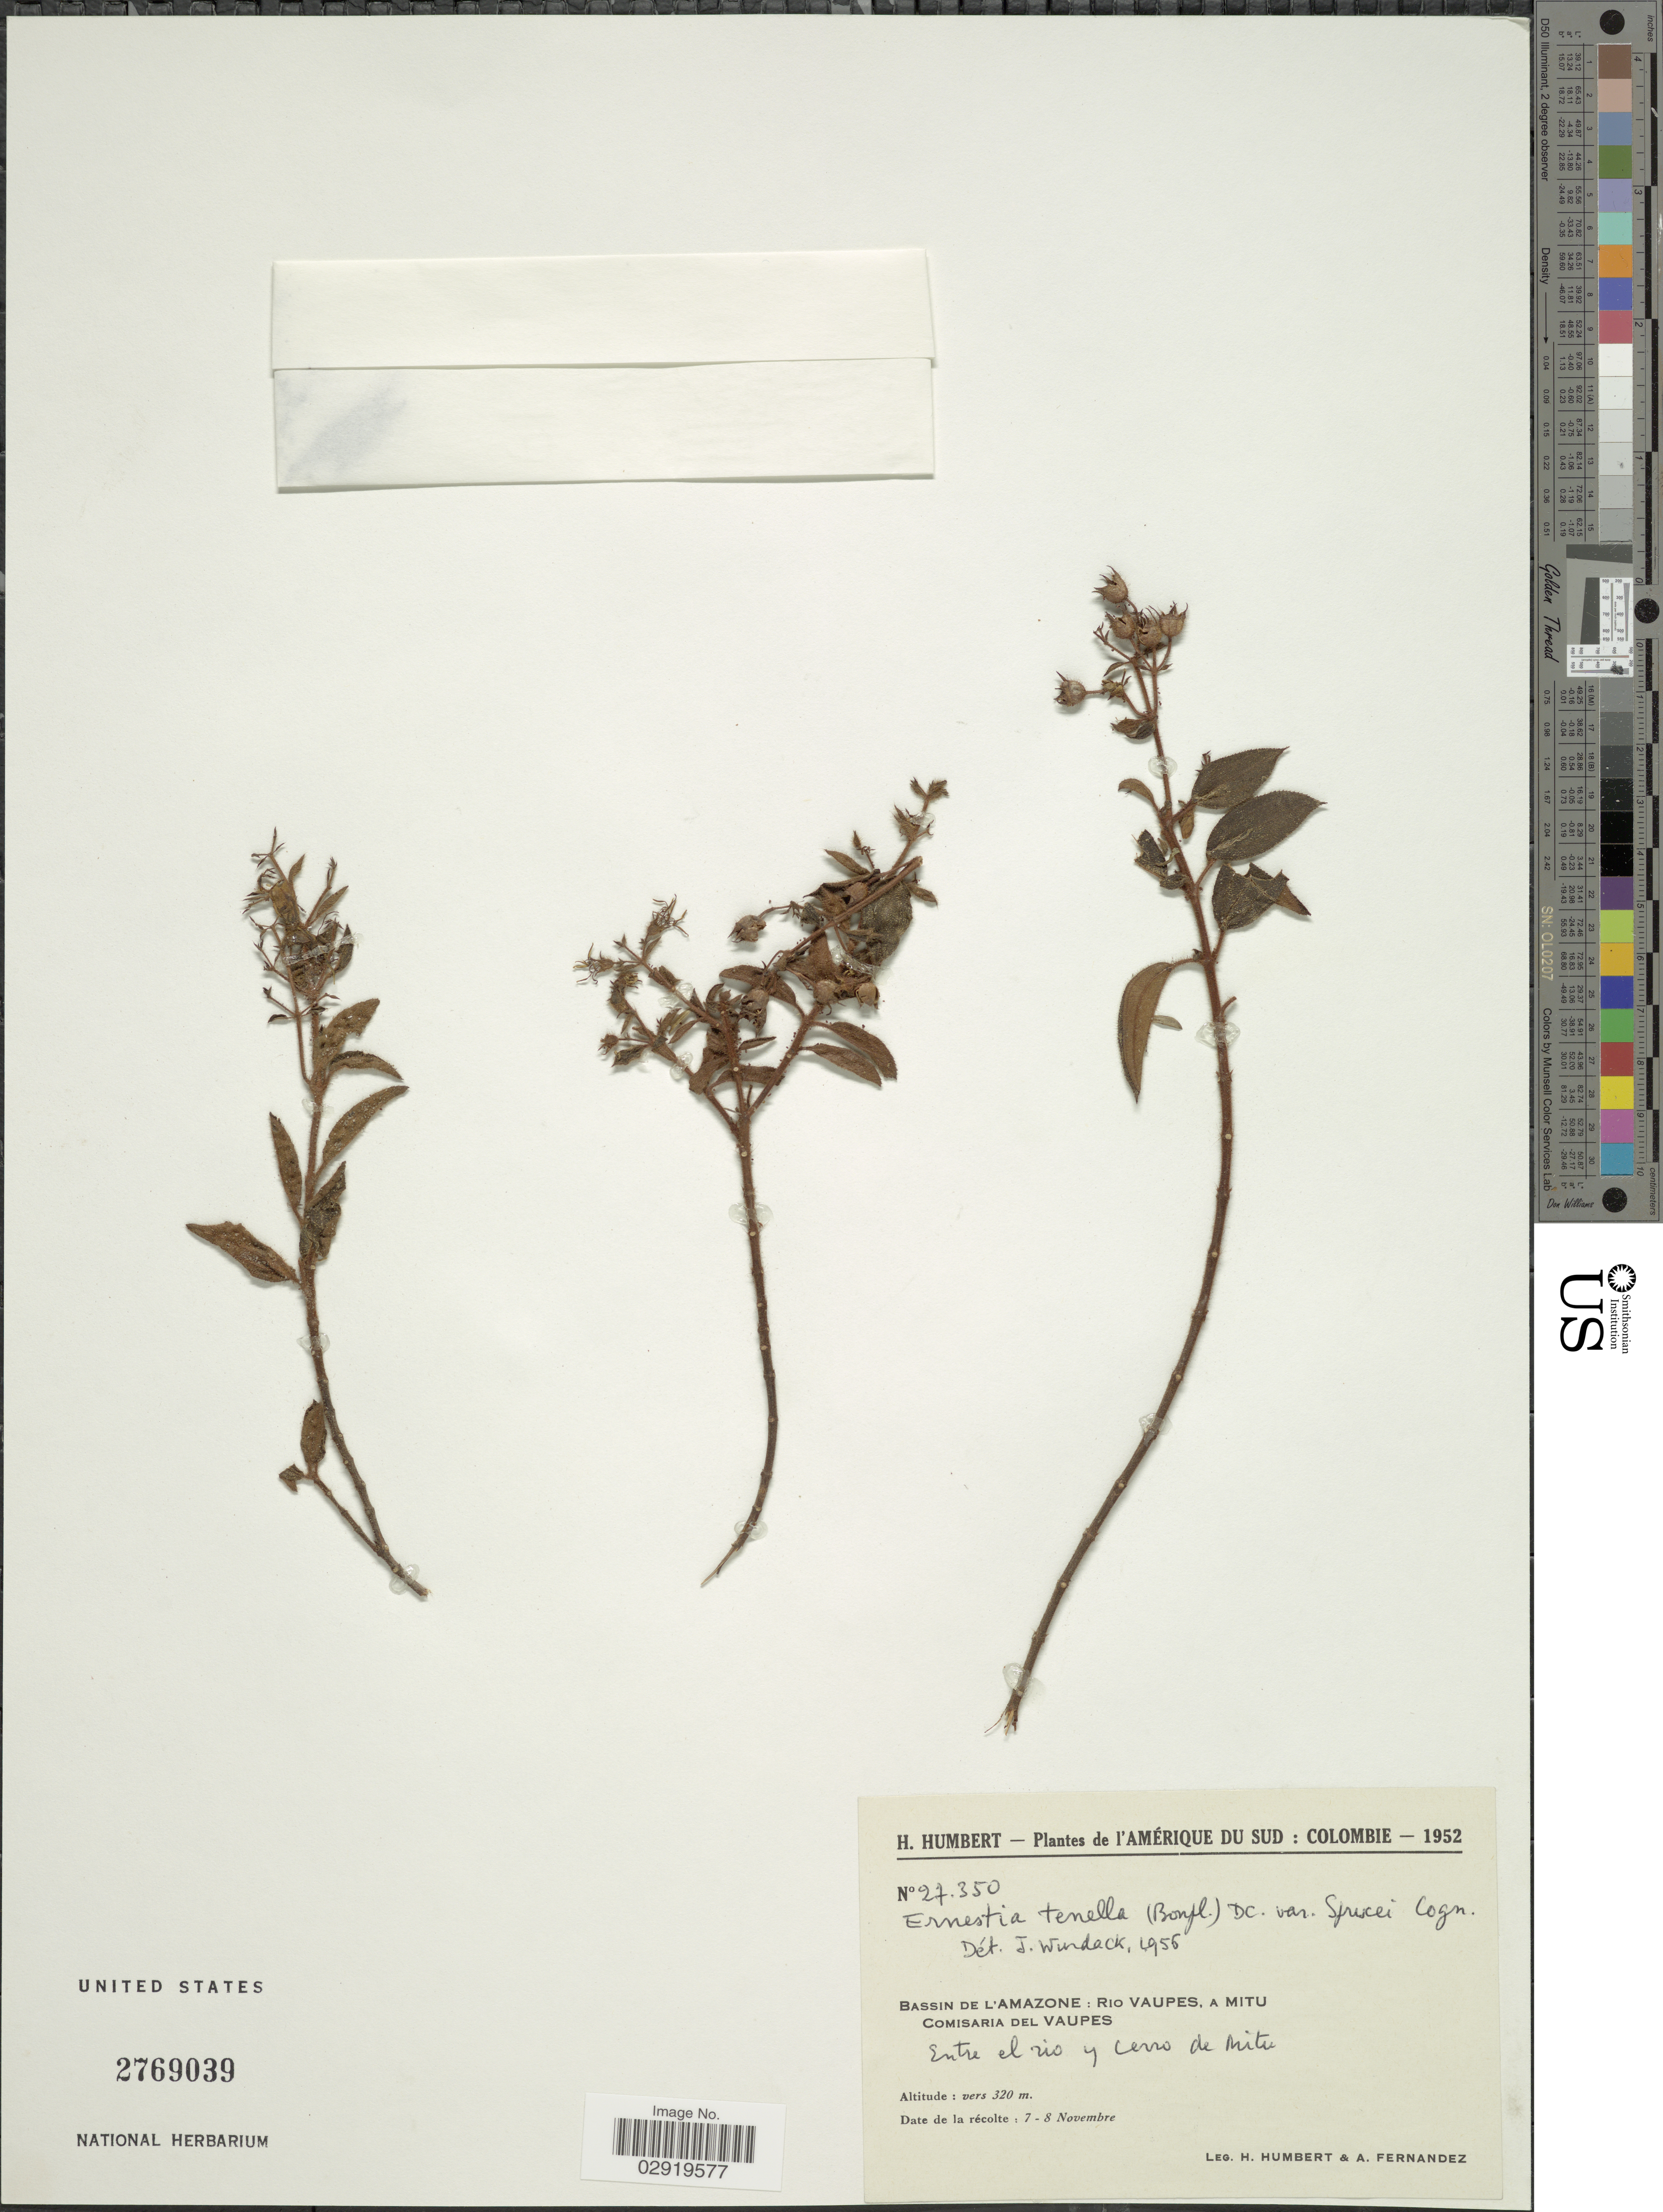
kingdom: Plantae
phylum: Tracheophyta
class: Magnoliopsida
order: Myrtales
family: Melastomataceae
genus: Ernestia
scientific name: Ernestia tenella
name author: (Bonpl.) DC.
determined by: Nunes da Silva, Diego, (RB), Jardim Botanico do Rio de Janeiro - Herbario (BRAZIL)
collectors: H. Humbert & A. Fernandez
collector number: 27350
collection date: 1952-11-07/1952-11-08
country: Colombia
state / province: Vaupés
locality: Bassin de l'Amazone: Rio Vaupes, a Mitu. Comisaria del Vaupes.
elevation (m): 320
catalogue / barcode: US 2769039